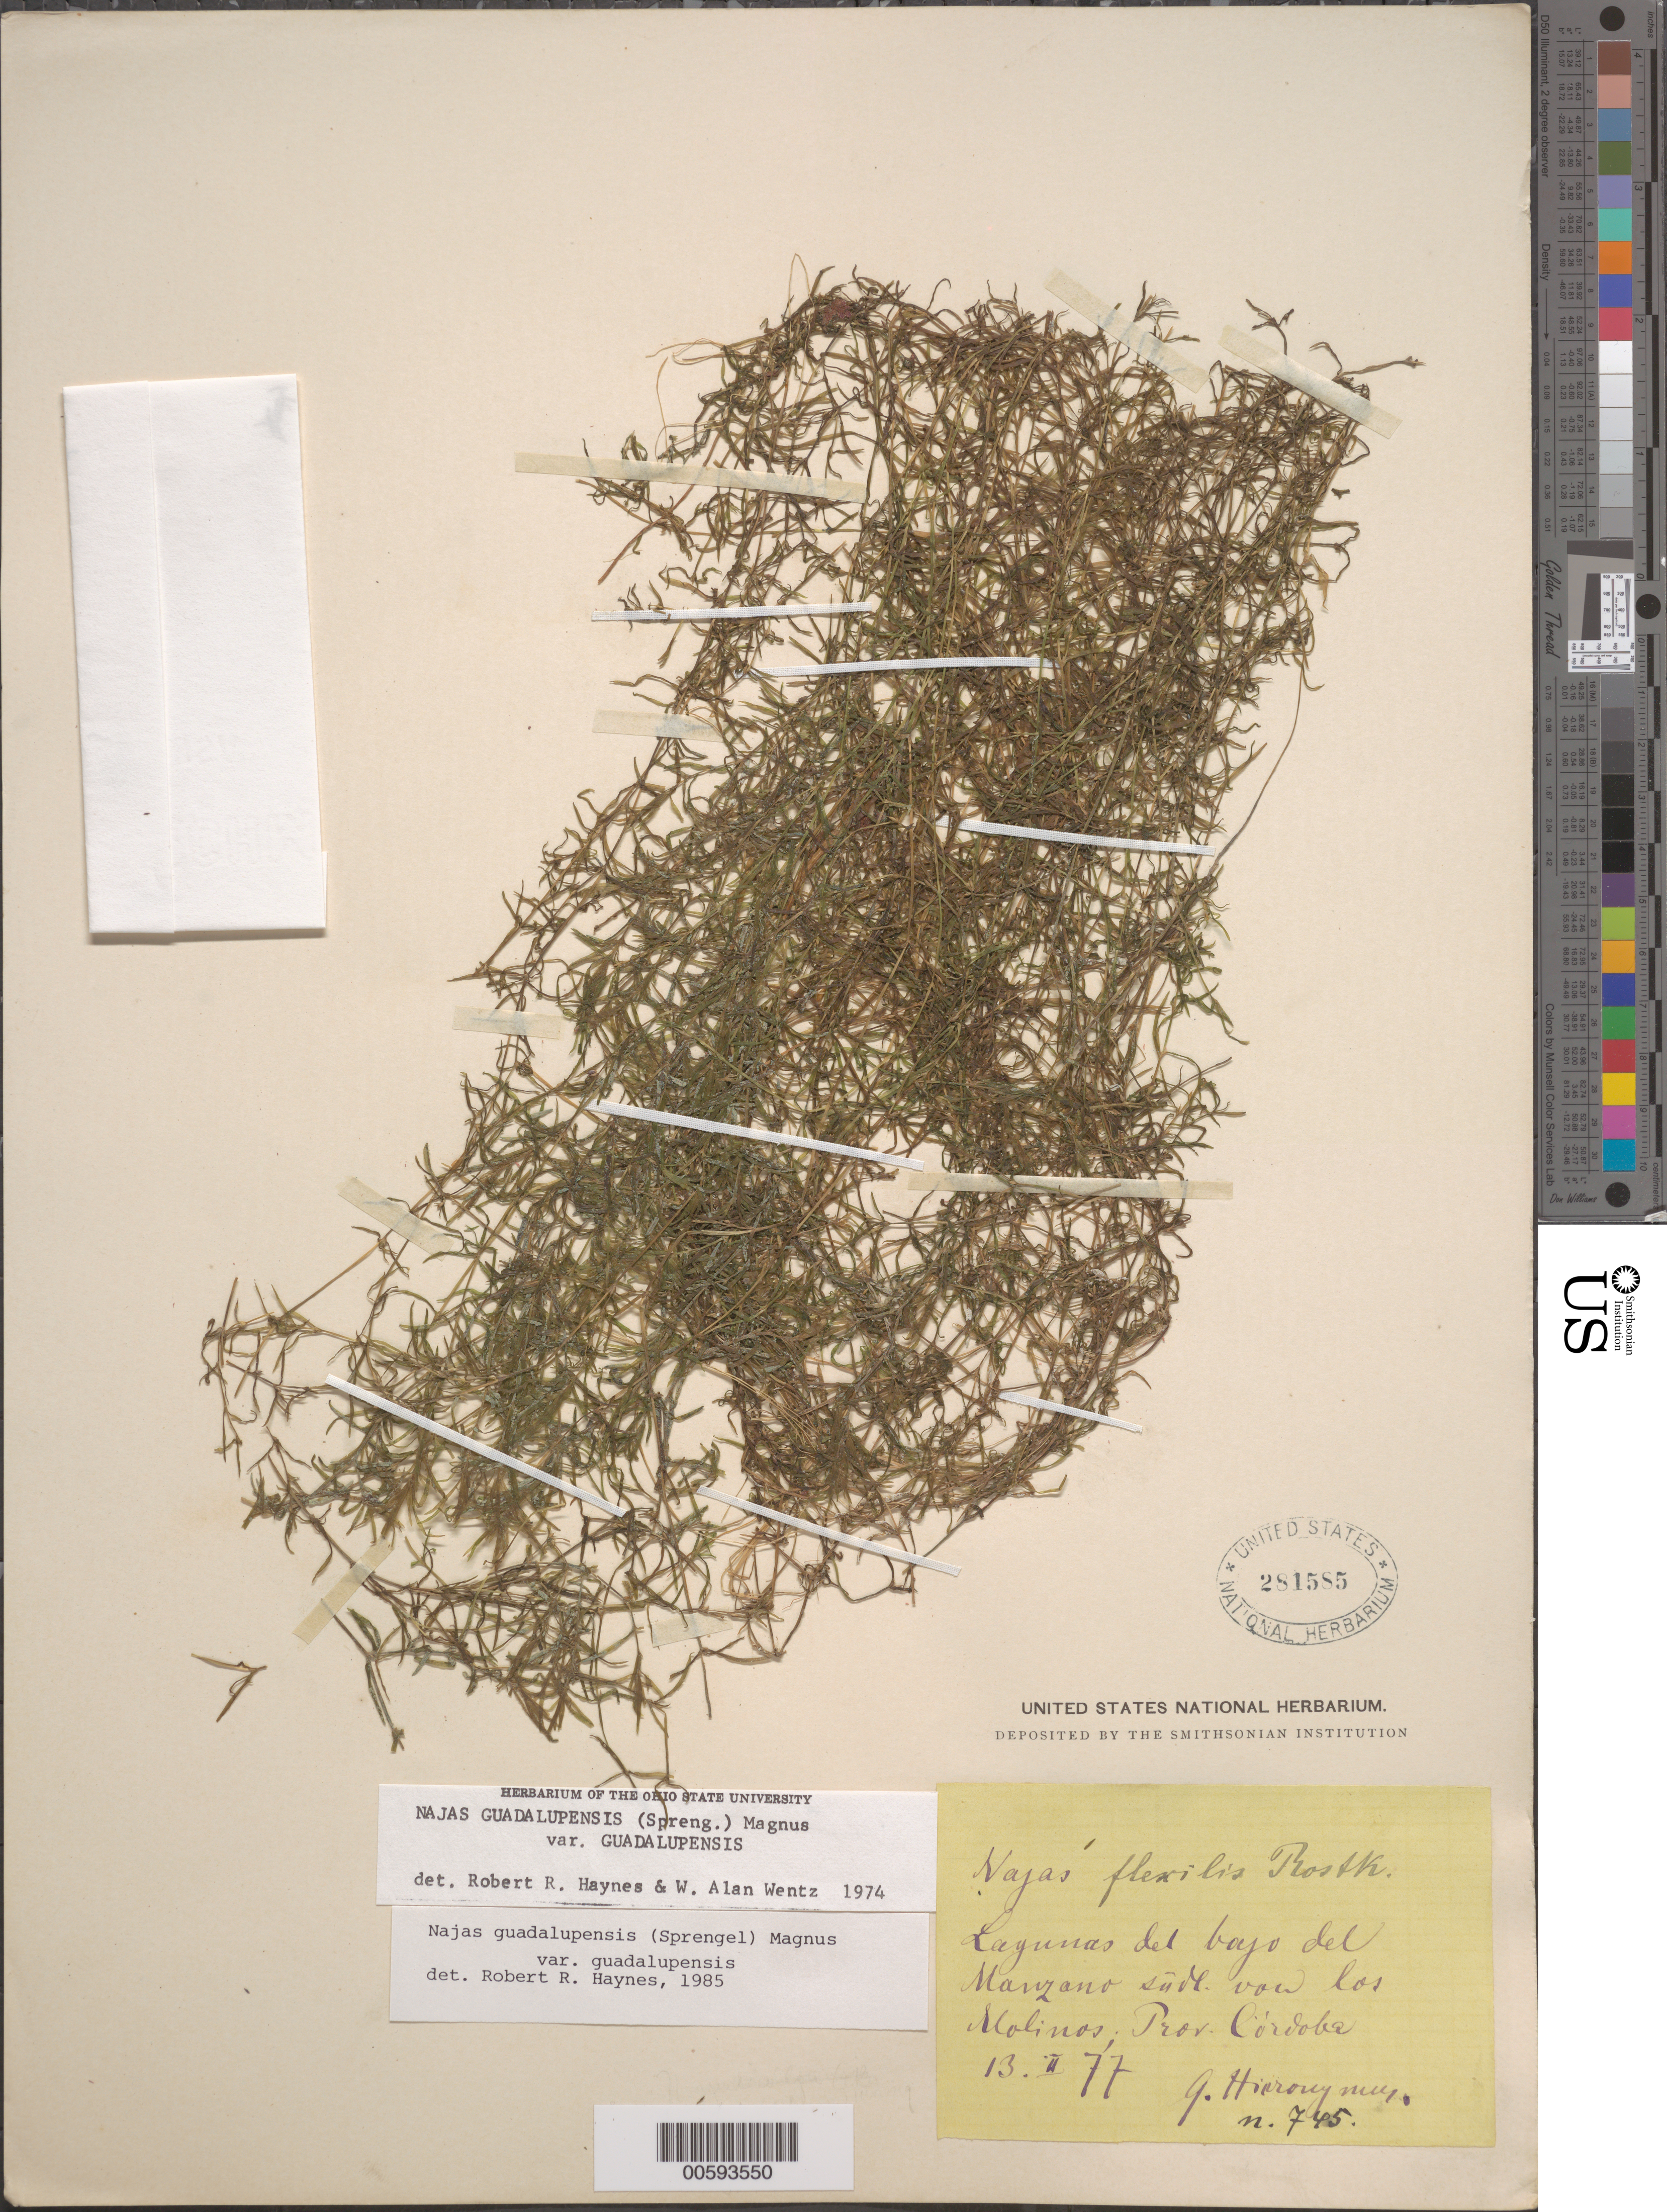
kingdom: Plantae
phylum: Tracheophyta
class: Liliopsida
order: Alismatales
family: Hydrocharitaceae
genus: Najas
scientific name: Najas guadalupensis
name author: (Spreng.) Magnus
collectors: G. H. Hieronymus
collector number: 745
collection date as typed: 13 Feb 1977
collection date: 1977-02-13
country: Argentina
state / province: Córdoba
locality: Manzano, Molinos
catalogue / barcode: US 281585